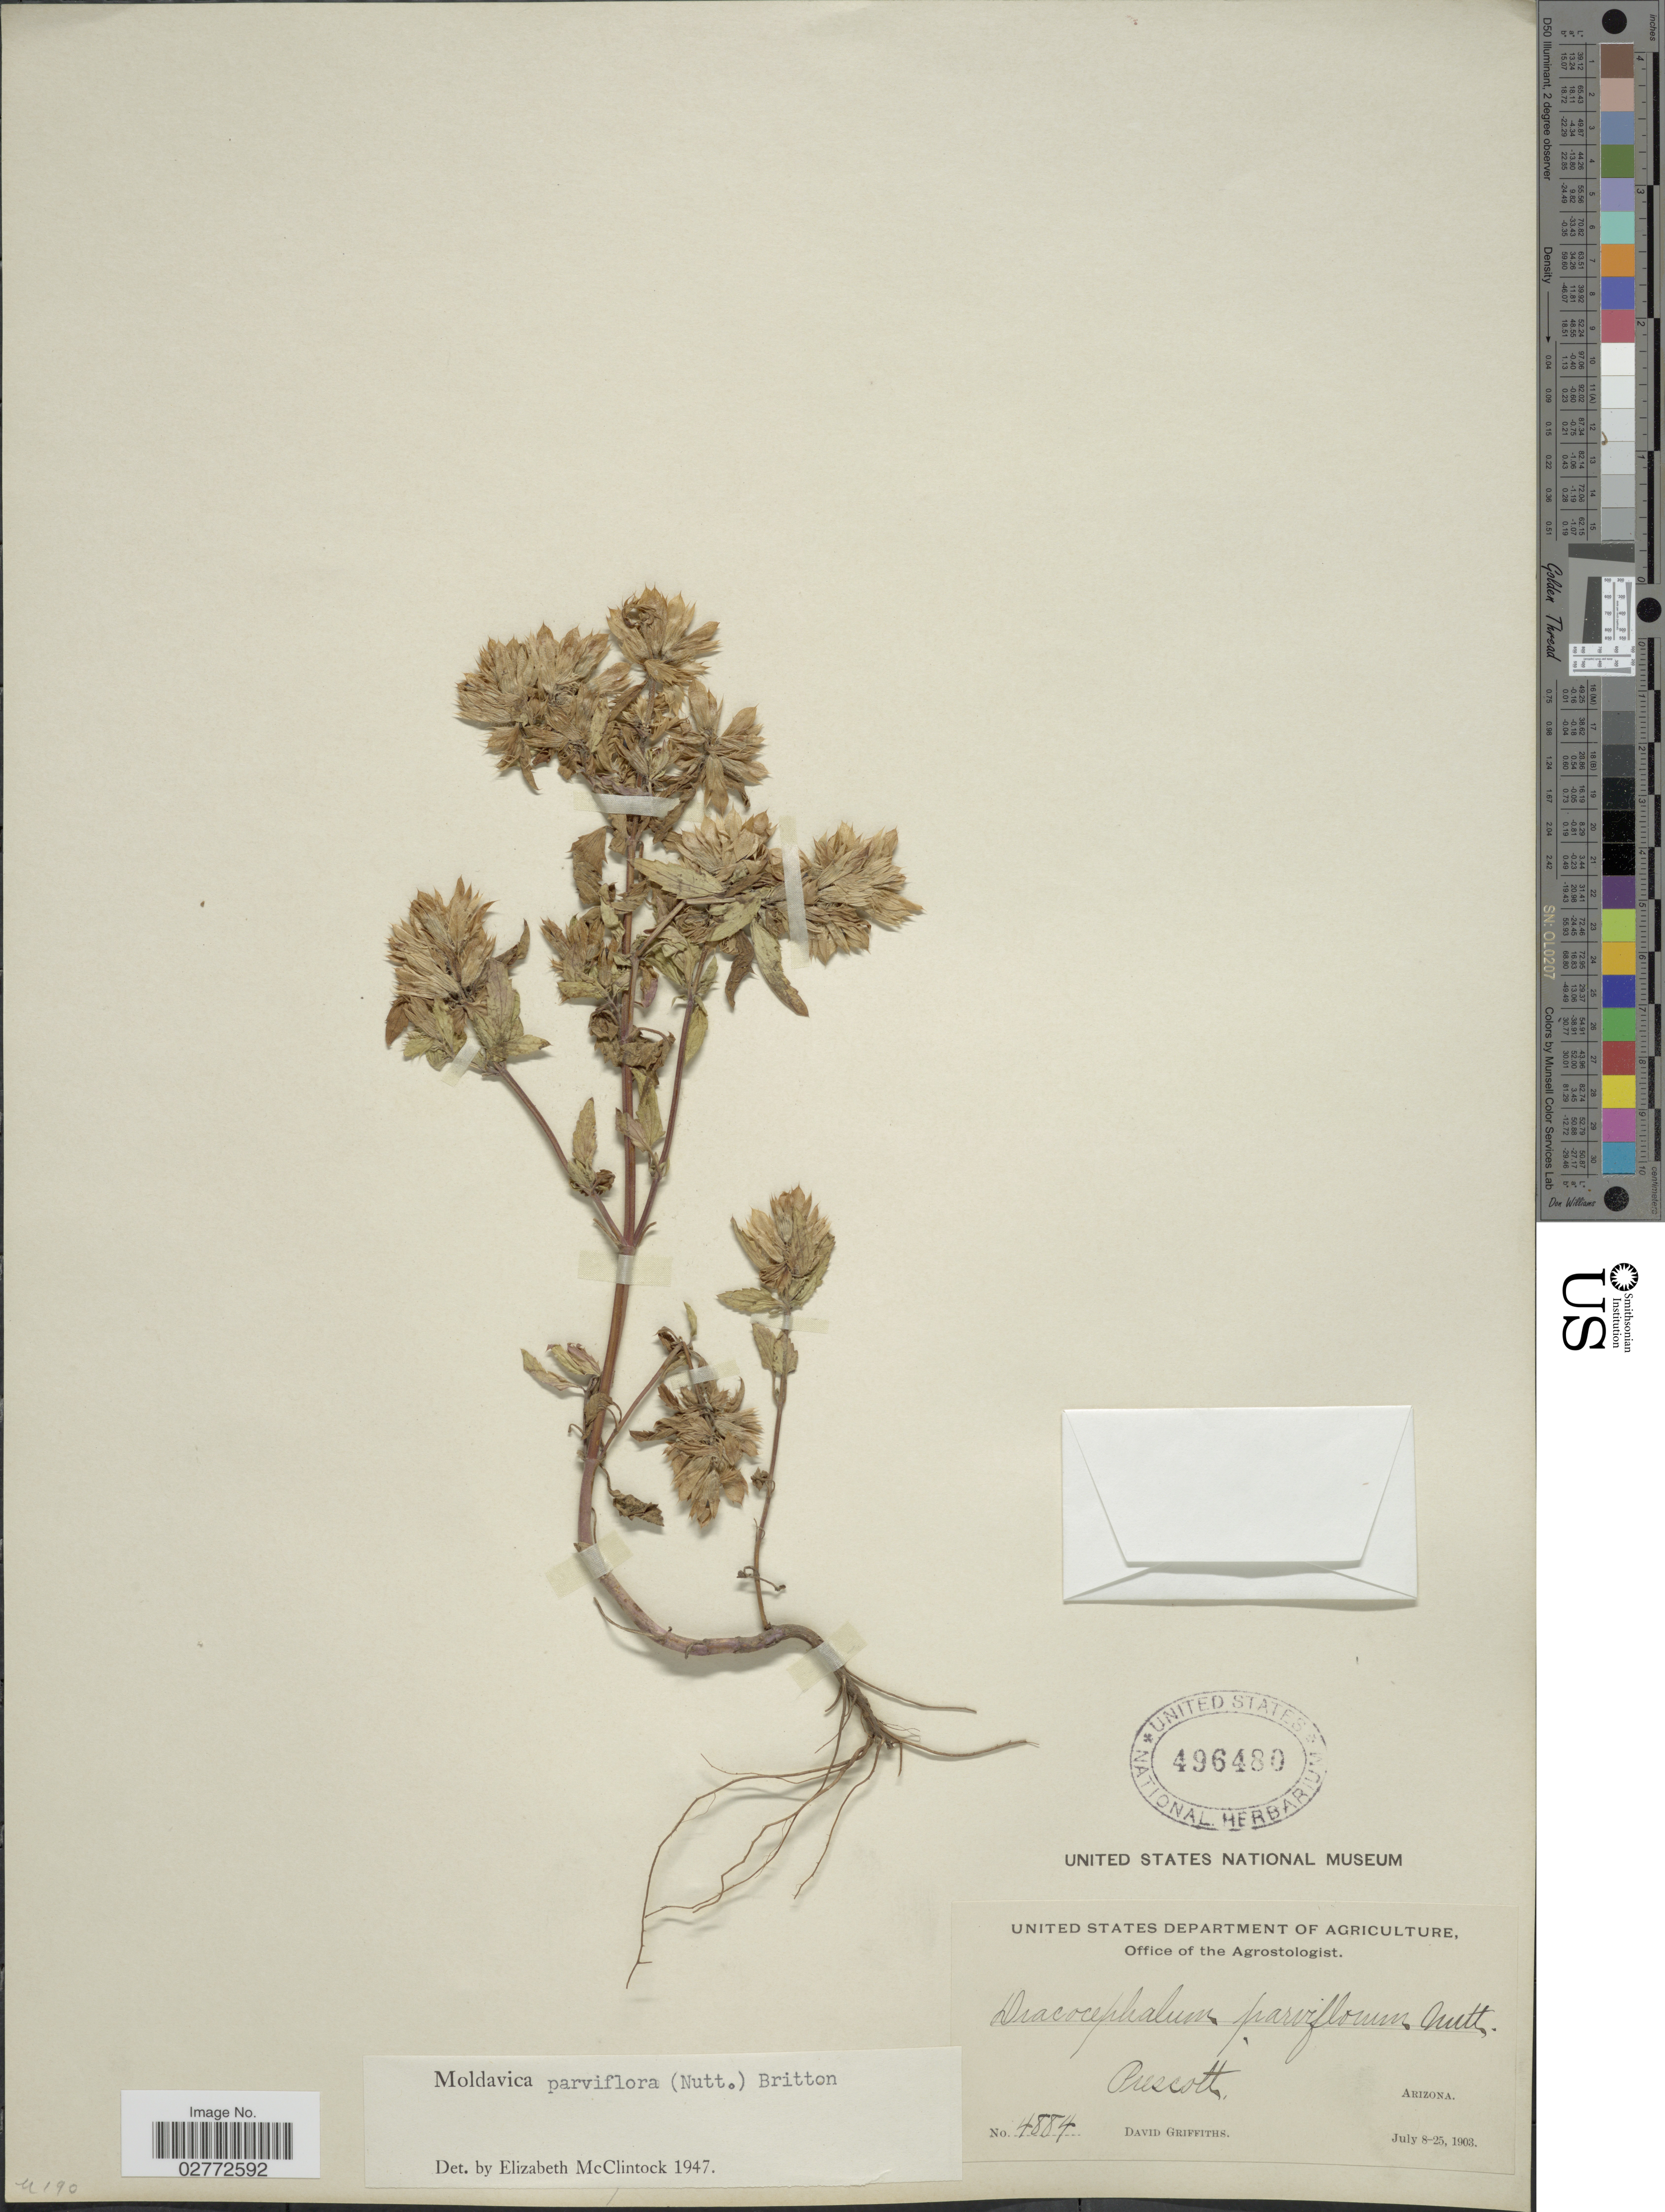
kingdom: Plantae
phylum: Tracheophyta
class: Magnoliopsida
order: Lamiales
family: Lamiaceae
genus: Dracocephalum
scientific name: Dracocephalum parviflorum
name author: Nutt.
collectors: D. Griffiths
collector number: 4884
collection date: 1903-07-08/1903-07-25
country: United States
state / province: Arizona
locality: Prescott.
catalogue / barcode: US 496480